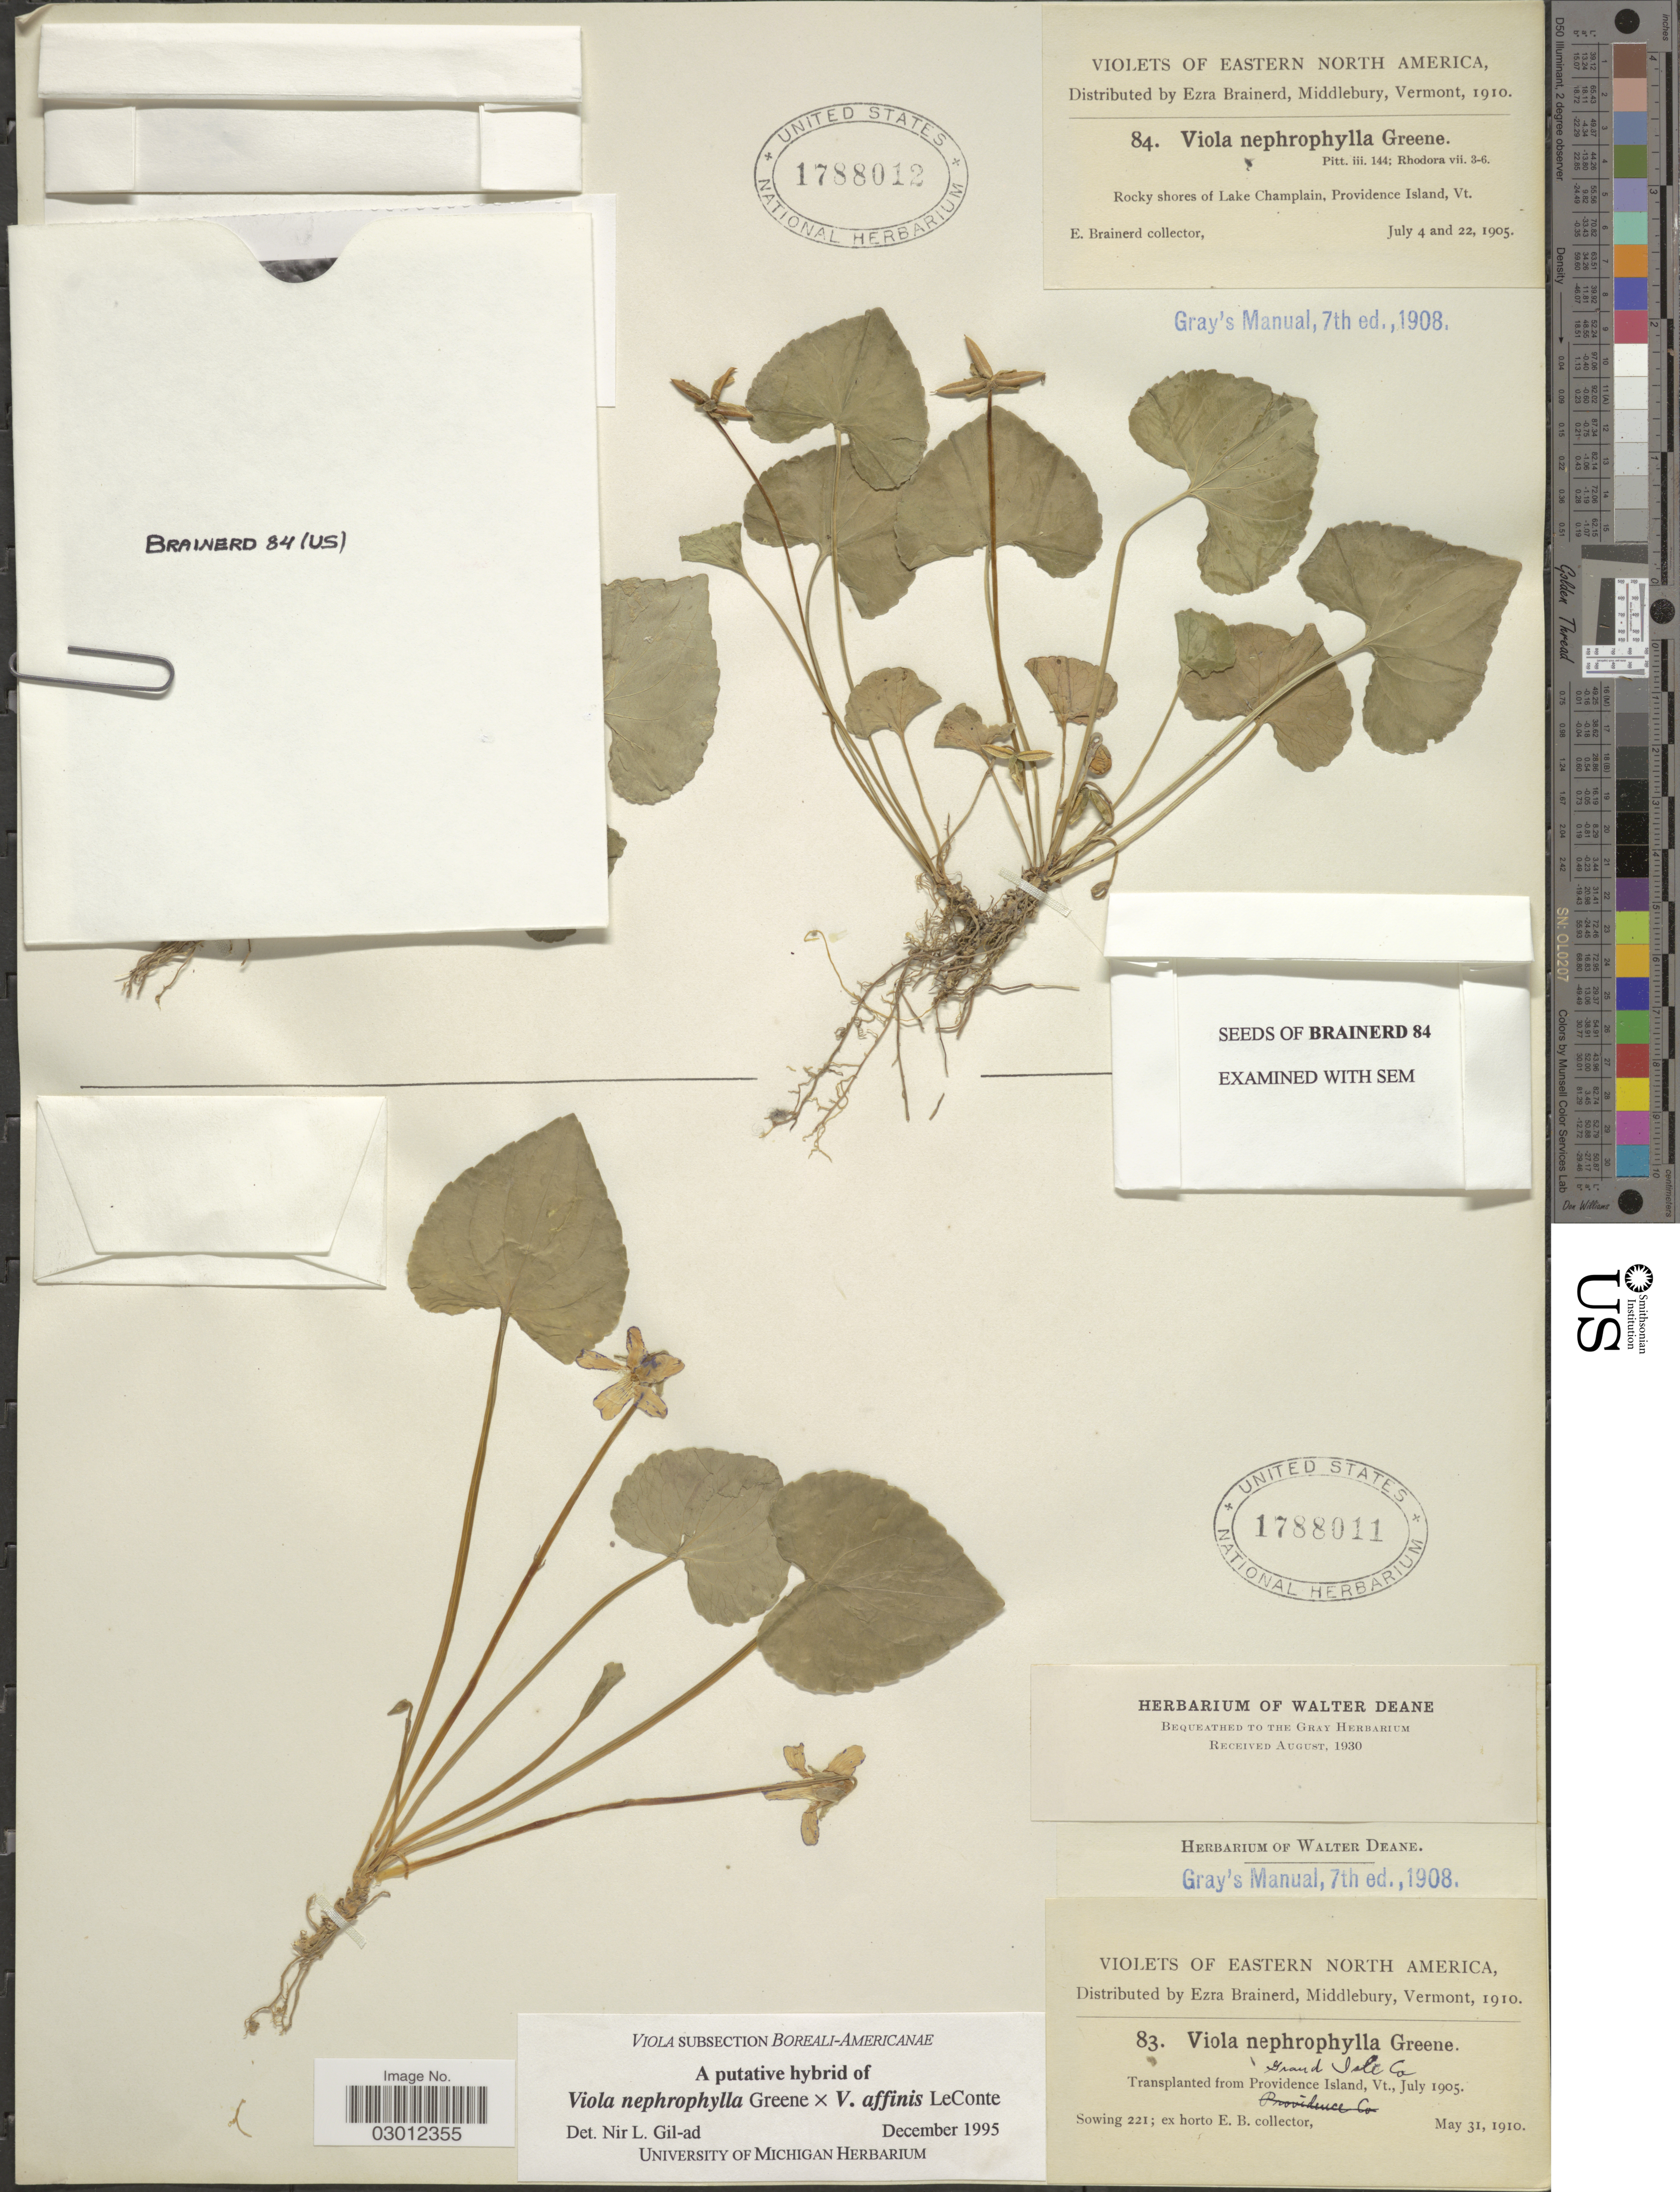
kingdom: Plantae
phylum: Tracheophyta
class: Magnoliopsida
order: Malpighiales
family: Violaceae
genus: Viola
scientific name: Viola nephrophylla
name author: Greene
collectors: E. Brainerd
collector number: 84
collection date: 1905-07-04/1905-07-22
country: United States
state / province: Vermont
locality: Eastern North America. Rocky shores of Lake Champlain, Providence Island, Vt.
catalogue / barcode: US 1788012-2